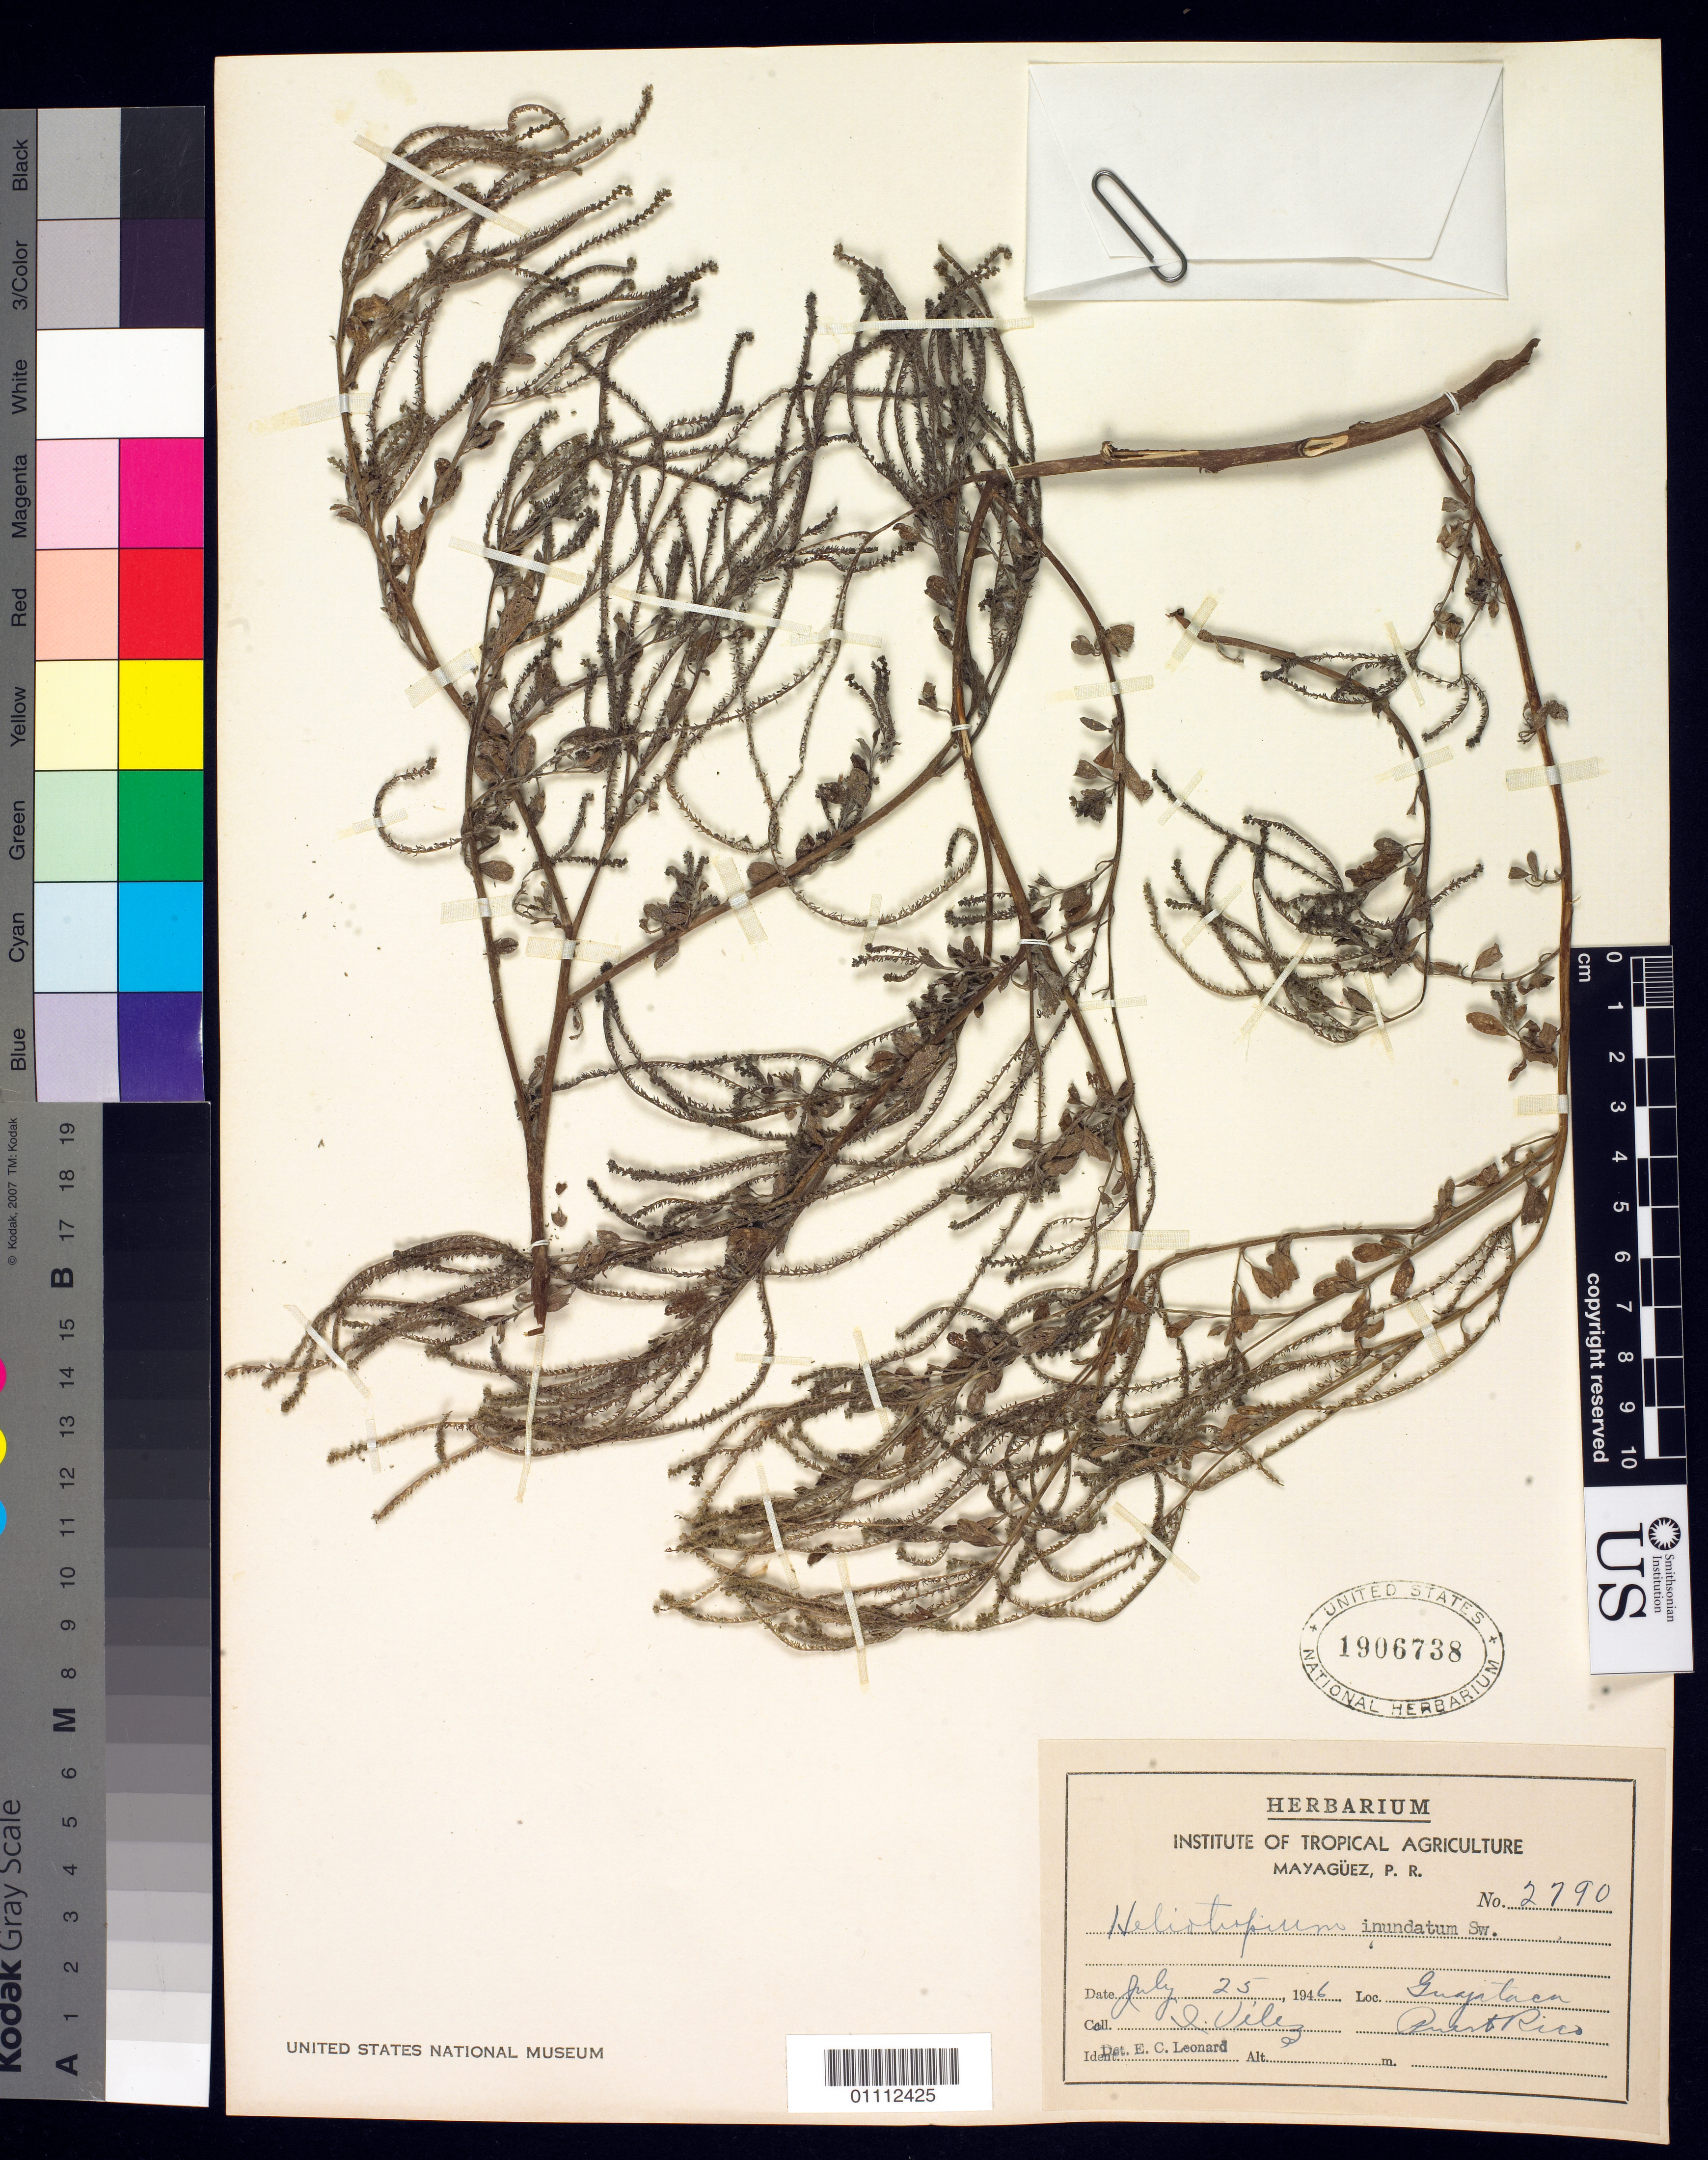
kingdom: Plantae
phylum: Tracheophyta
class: Magnoliopsida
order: Boraginales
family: Heliotropiaceae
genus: Euploca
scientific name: Euploca procumbens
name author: (Mill.) Diane & Hilger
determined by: Feuillet, C.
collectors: I. Vélez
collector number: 2790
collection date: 1946-07-25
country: Puerto Rico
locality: Guajataca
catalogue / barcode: US 1906738